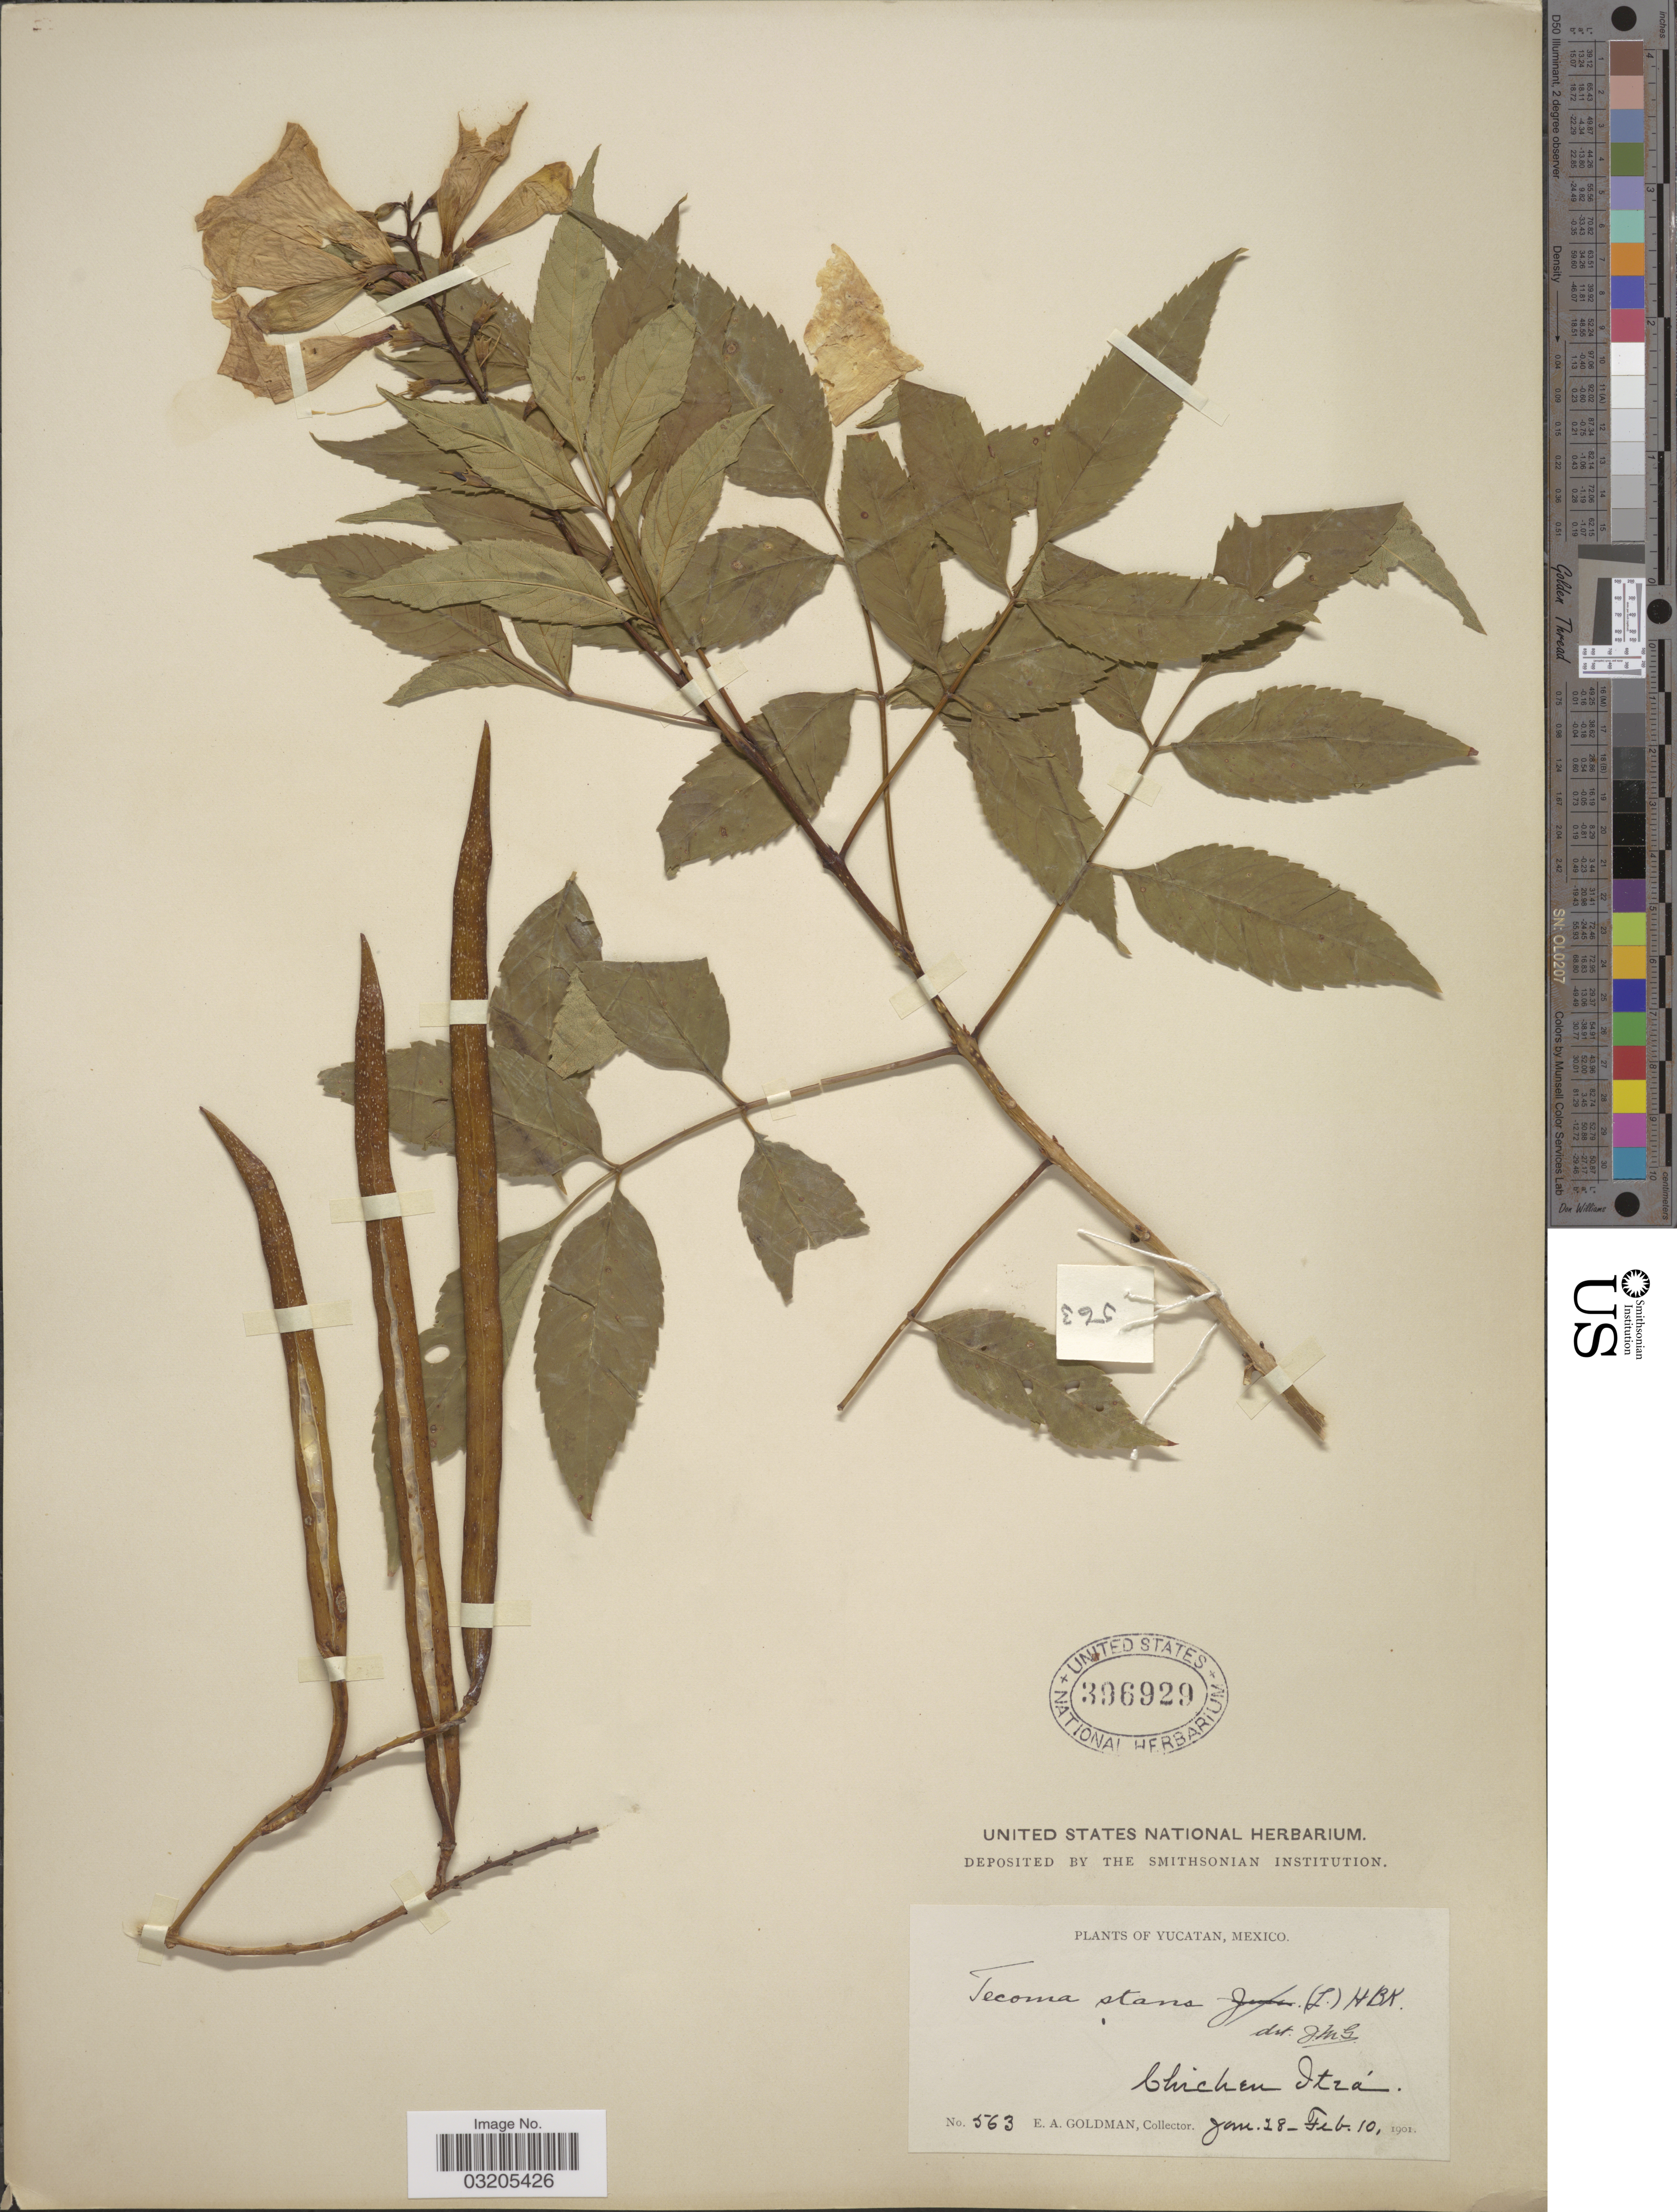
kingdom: Plantae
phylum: Tracheophyta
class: Magnoliopsida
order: Lamiales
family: Bignoniaceae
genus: Tecoma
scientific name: Tecoma stans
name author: (L.) Juss. ex Kunth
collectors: E. A. Goldman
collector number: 563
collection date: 1901-01-28/1901-02-10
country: Mexico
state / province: Yucatán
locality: Chichen Itzá.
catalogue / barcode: US 396929